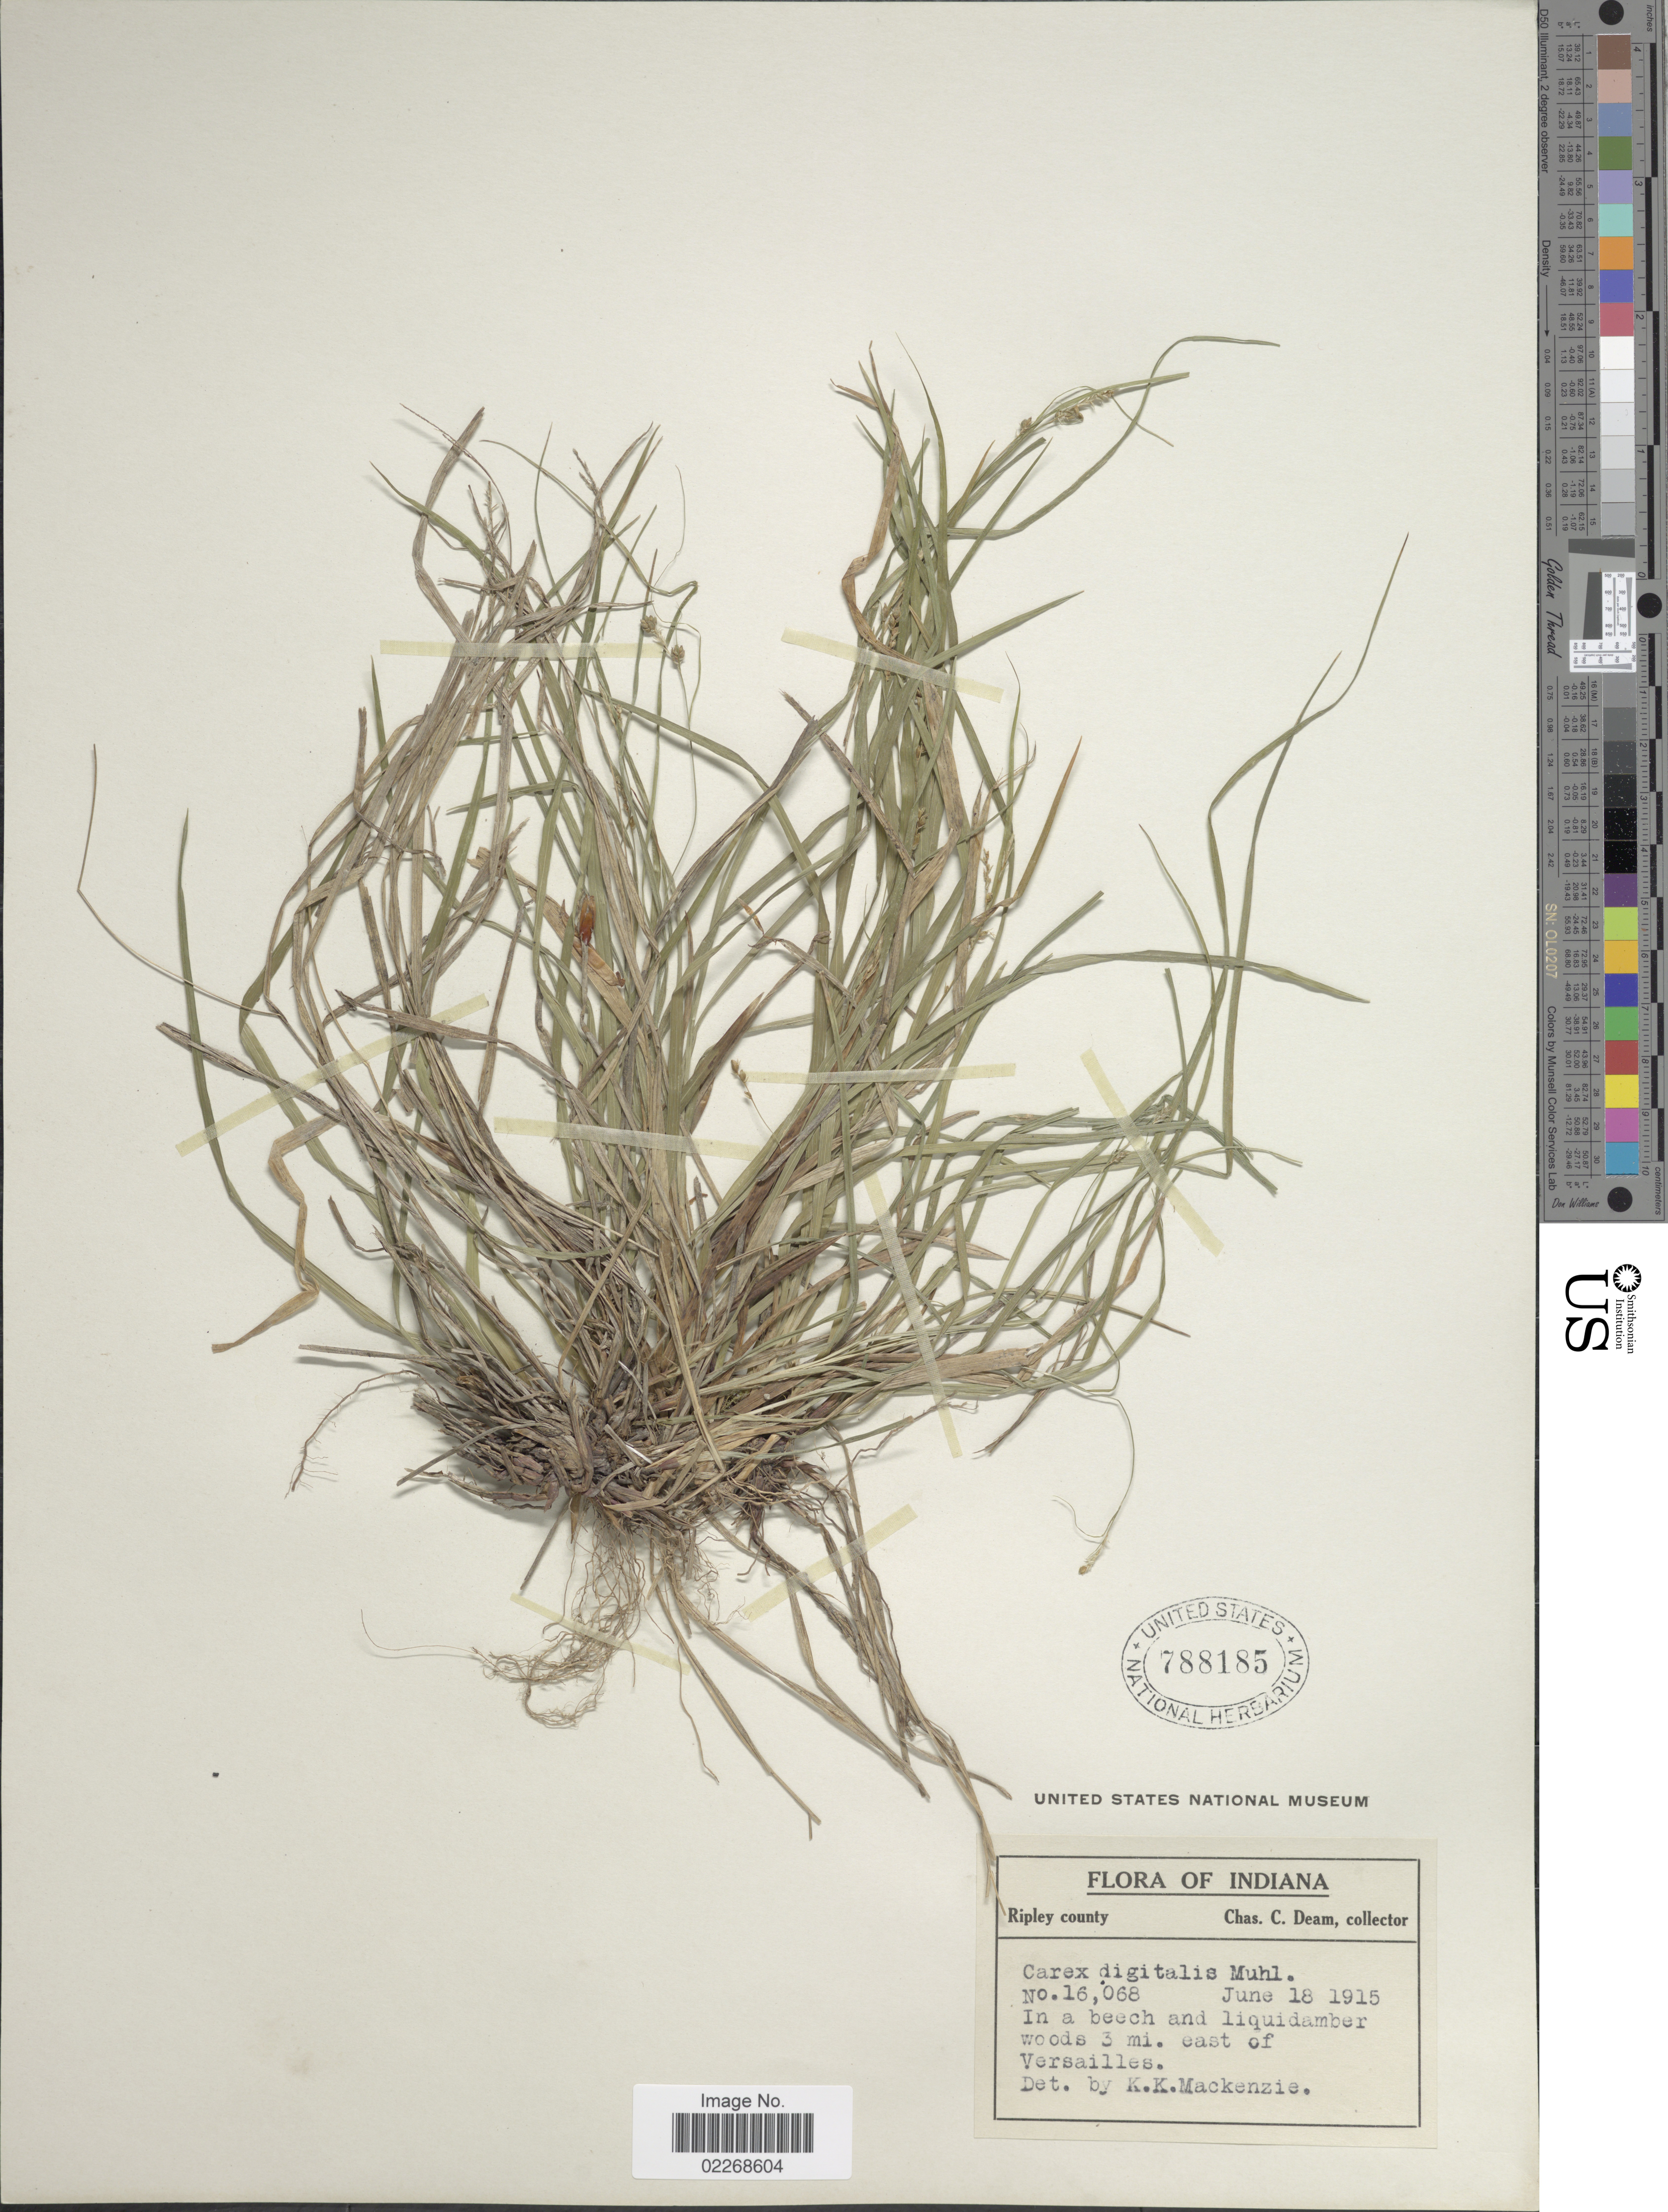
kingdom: Plantae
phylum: Tracheophyta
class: Liliopsida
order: Poales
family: Cyperaceae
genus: Carex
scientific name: Carex digitalis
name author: Willd.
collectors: C. C. Deam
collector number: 16068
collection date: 1915-06-18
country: United States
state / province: Indiana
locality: In a beech and liquidamber woods 3 mi. east of Versailles, Ripley County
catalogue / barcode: US 788185